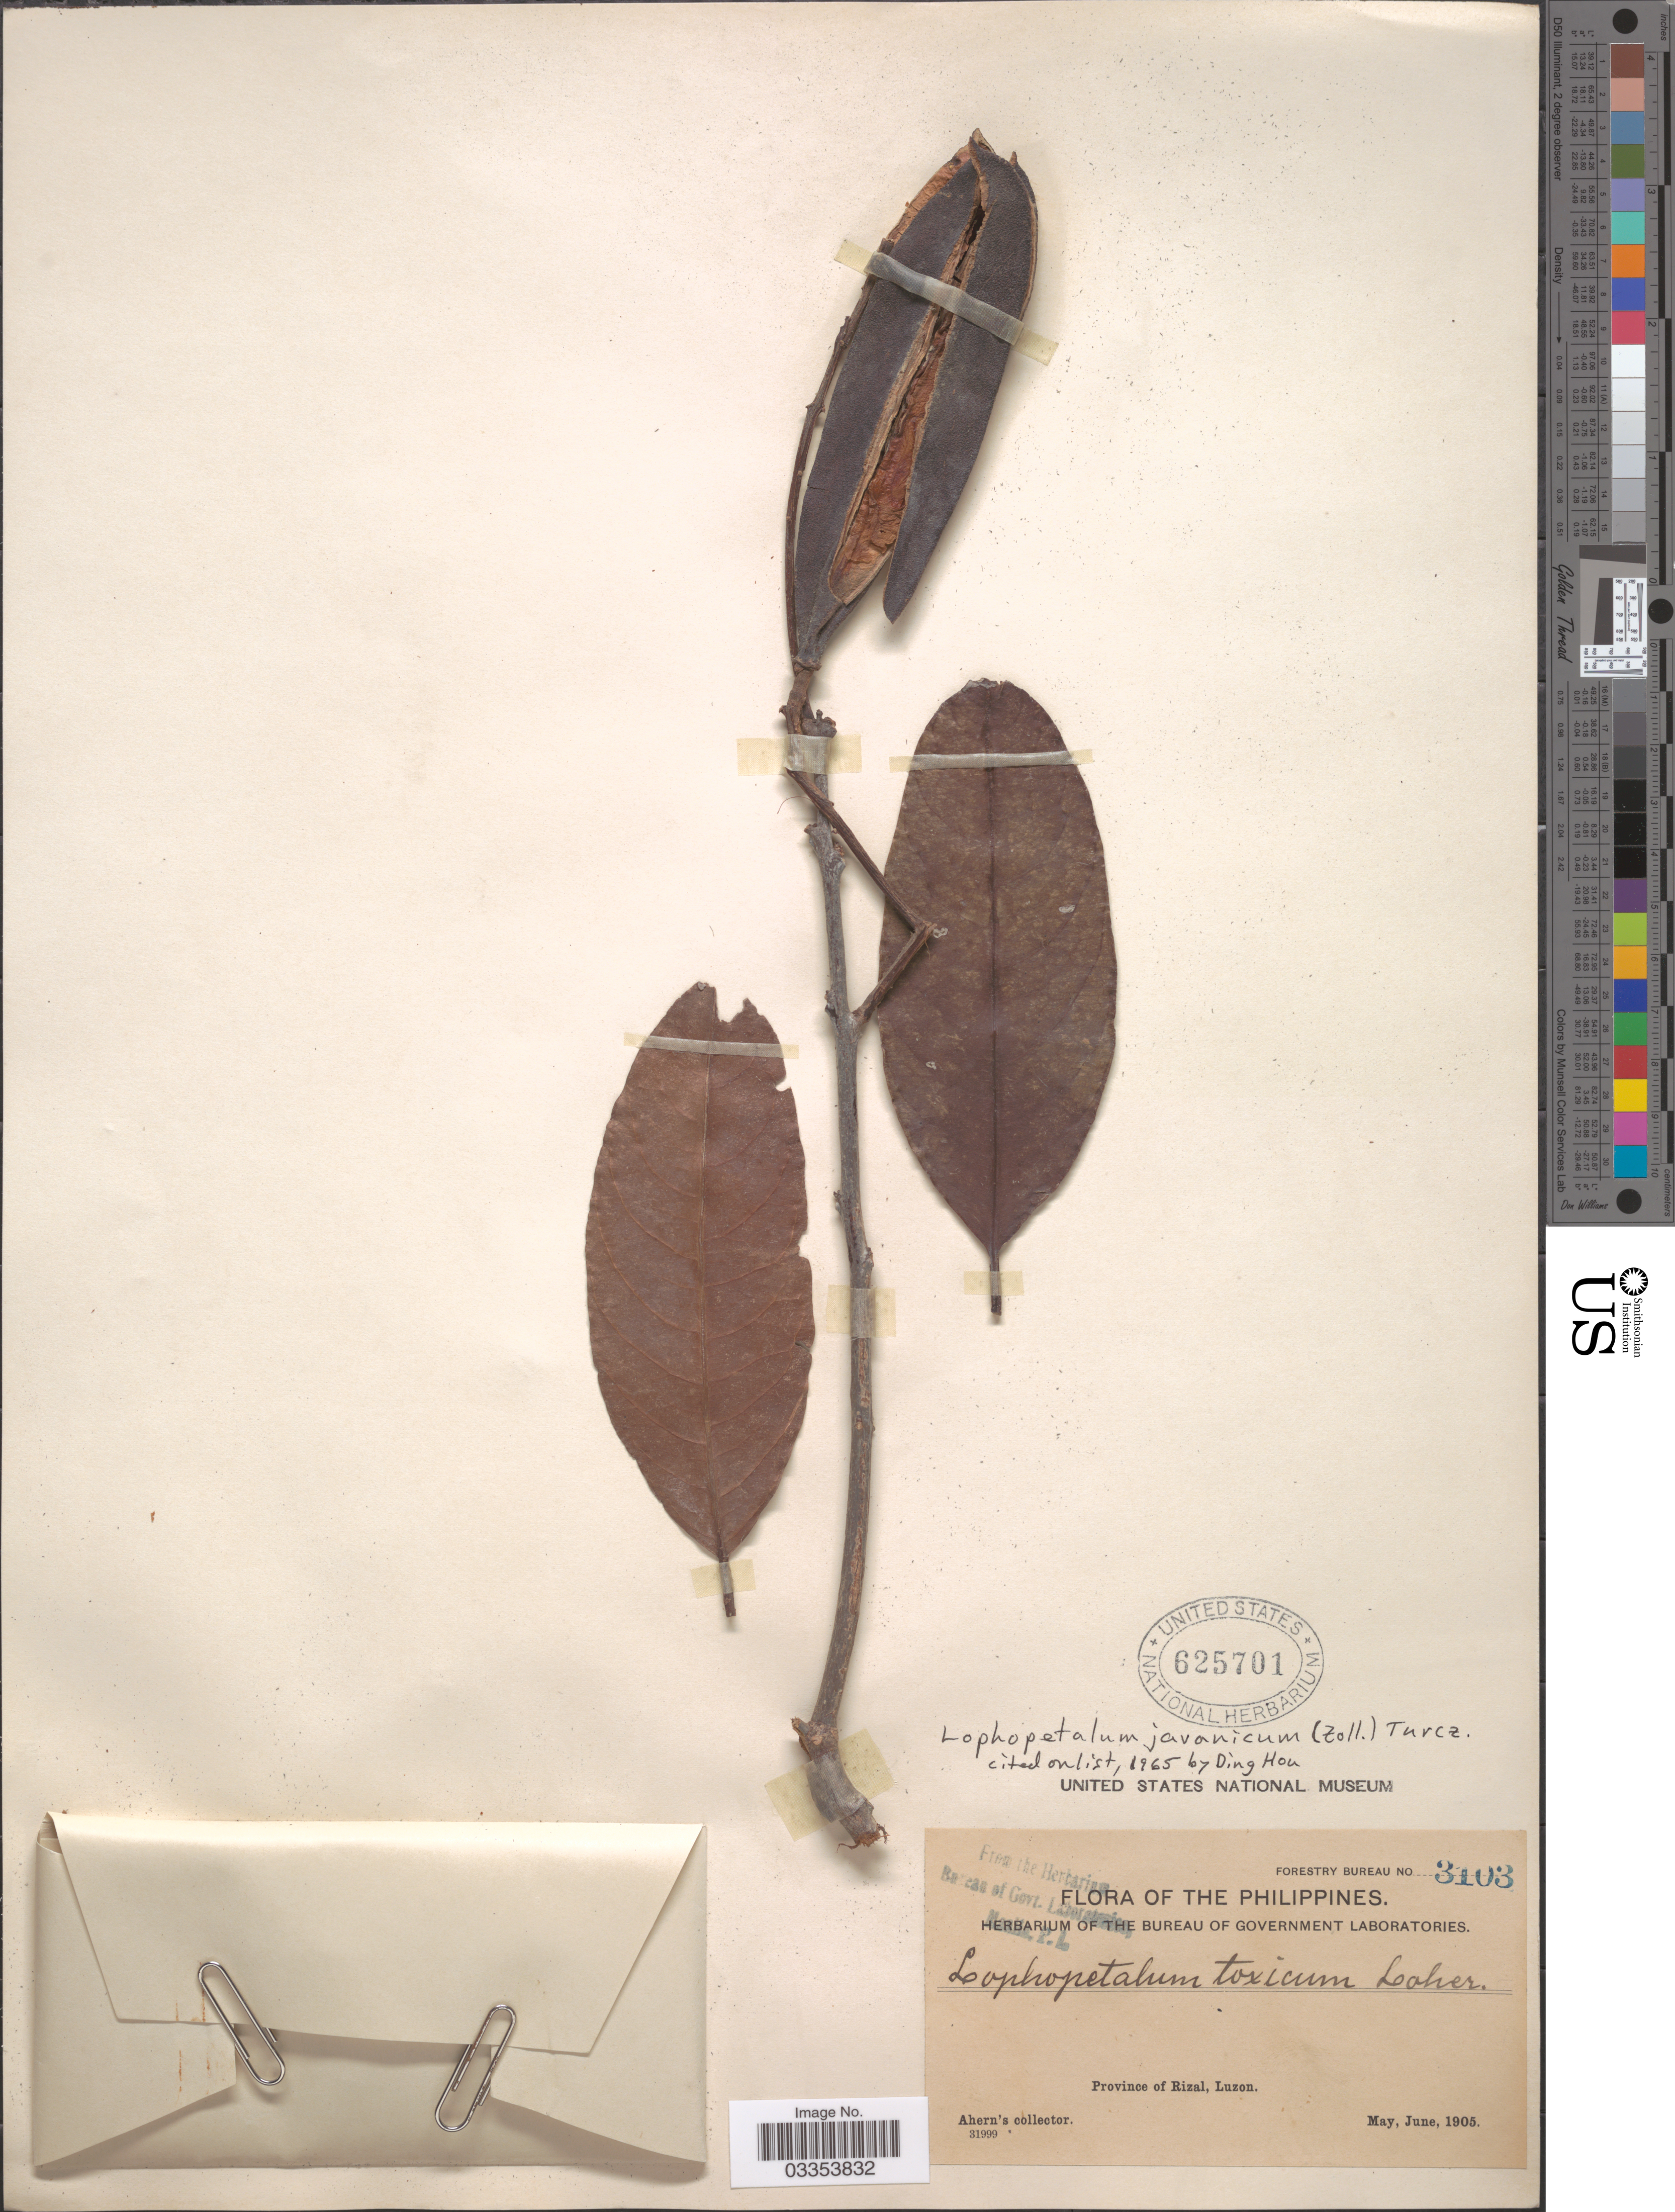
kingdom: Plantae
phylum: Tracheophyta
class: Magnoliopsida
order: Celastrales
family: Celastraceae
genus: Lophopetalum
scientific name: Lophopetalum javanicum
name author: (Zoll.) Turcz.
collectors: Ahern's collector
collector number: Forestry Bureau 3103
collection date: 1905-05/1905-06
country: Philippines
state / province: Calabarzon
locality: Province of Rizal, Luzon.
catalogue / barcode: US 625701